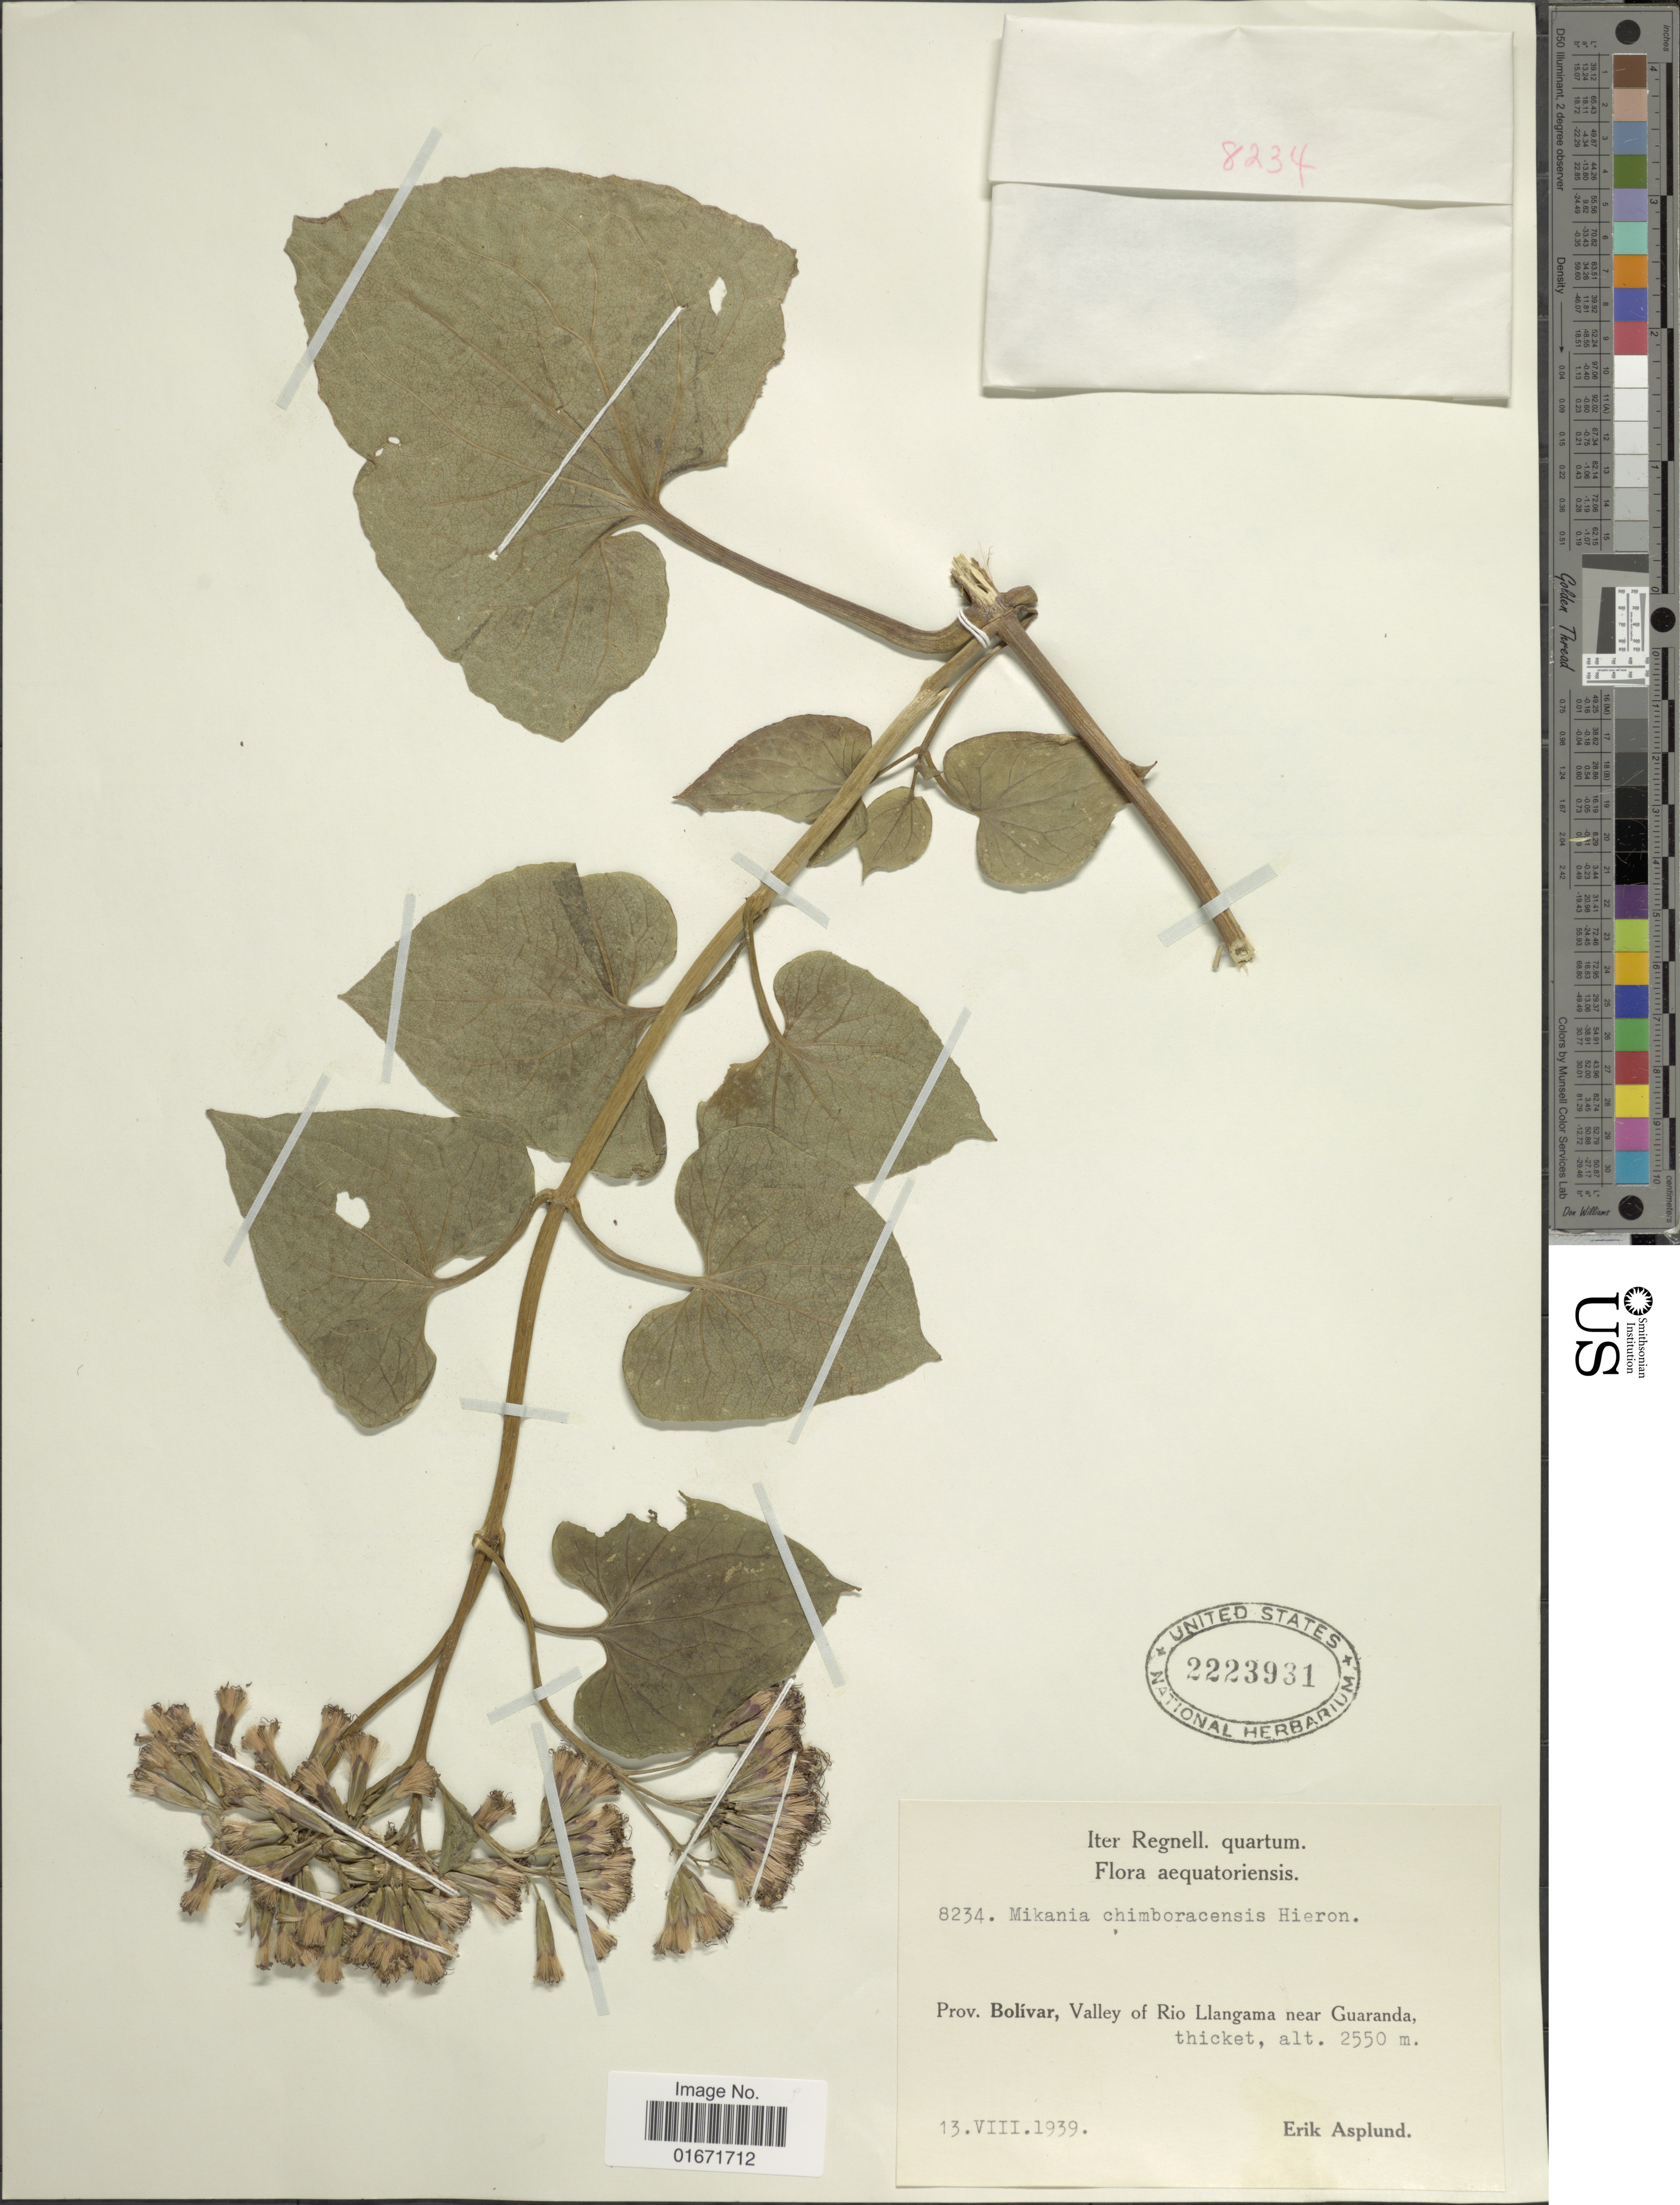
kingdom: Plantae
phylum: Tracheophyta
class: Magnoliopsida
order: Asterales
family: Asteraceae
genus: Mikania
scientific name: Mikania chimborazensis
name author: Hieron. in Sodiro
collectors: E. Asplund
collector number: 8234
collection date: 1939-08-13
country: Ecuador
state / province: Bolívar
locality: Prov. Bolívar, Valley of Rio Llangama near Guaranda, thicket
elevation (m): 2550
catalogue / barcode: US 2223931